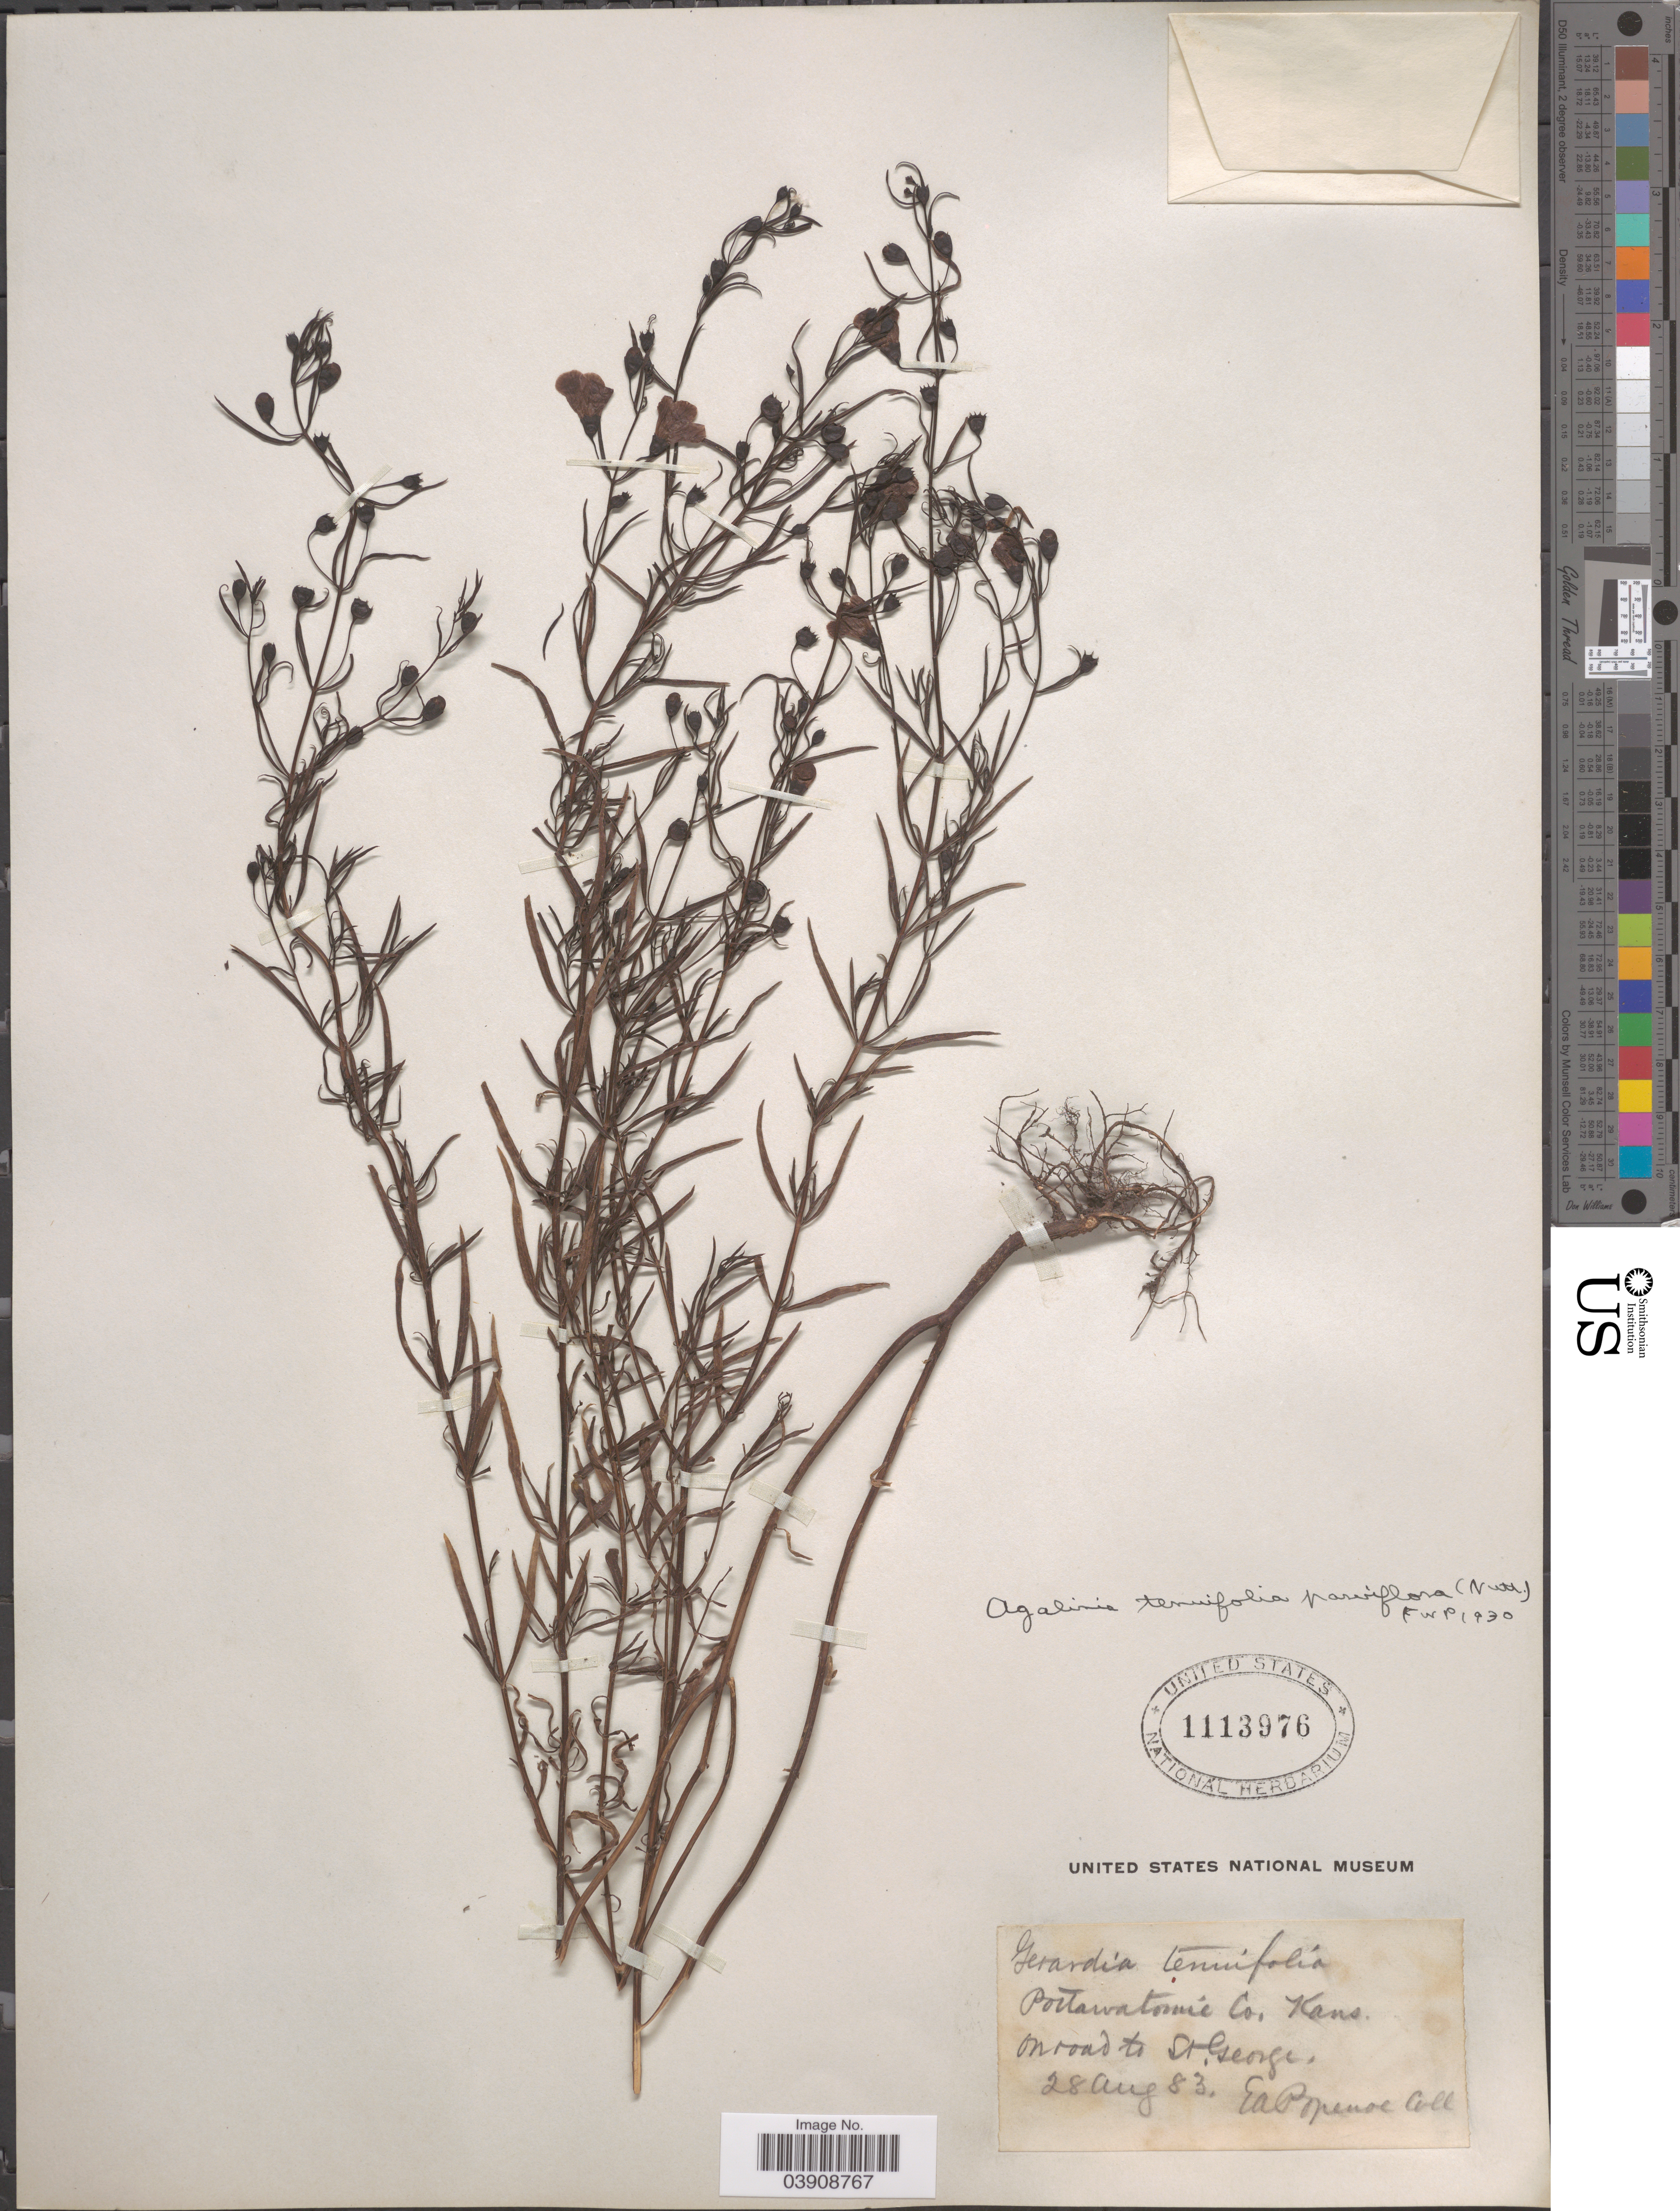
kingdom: Plantae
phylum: Tracheophyta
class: Magnoliopsida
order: Lamiales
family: Orobanchaceae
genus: Agalinis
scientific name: Agalinis tenuifolia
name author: (Vahl) Raf.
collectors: E. A. Popenoe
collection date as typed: Transcribed d/m/y: 28/8/83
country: United States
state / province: Kansas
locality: Pottawatomie Co. On road to St. George.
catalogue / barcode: US 1113976